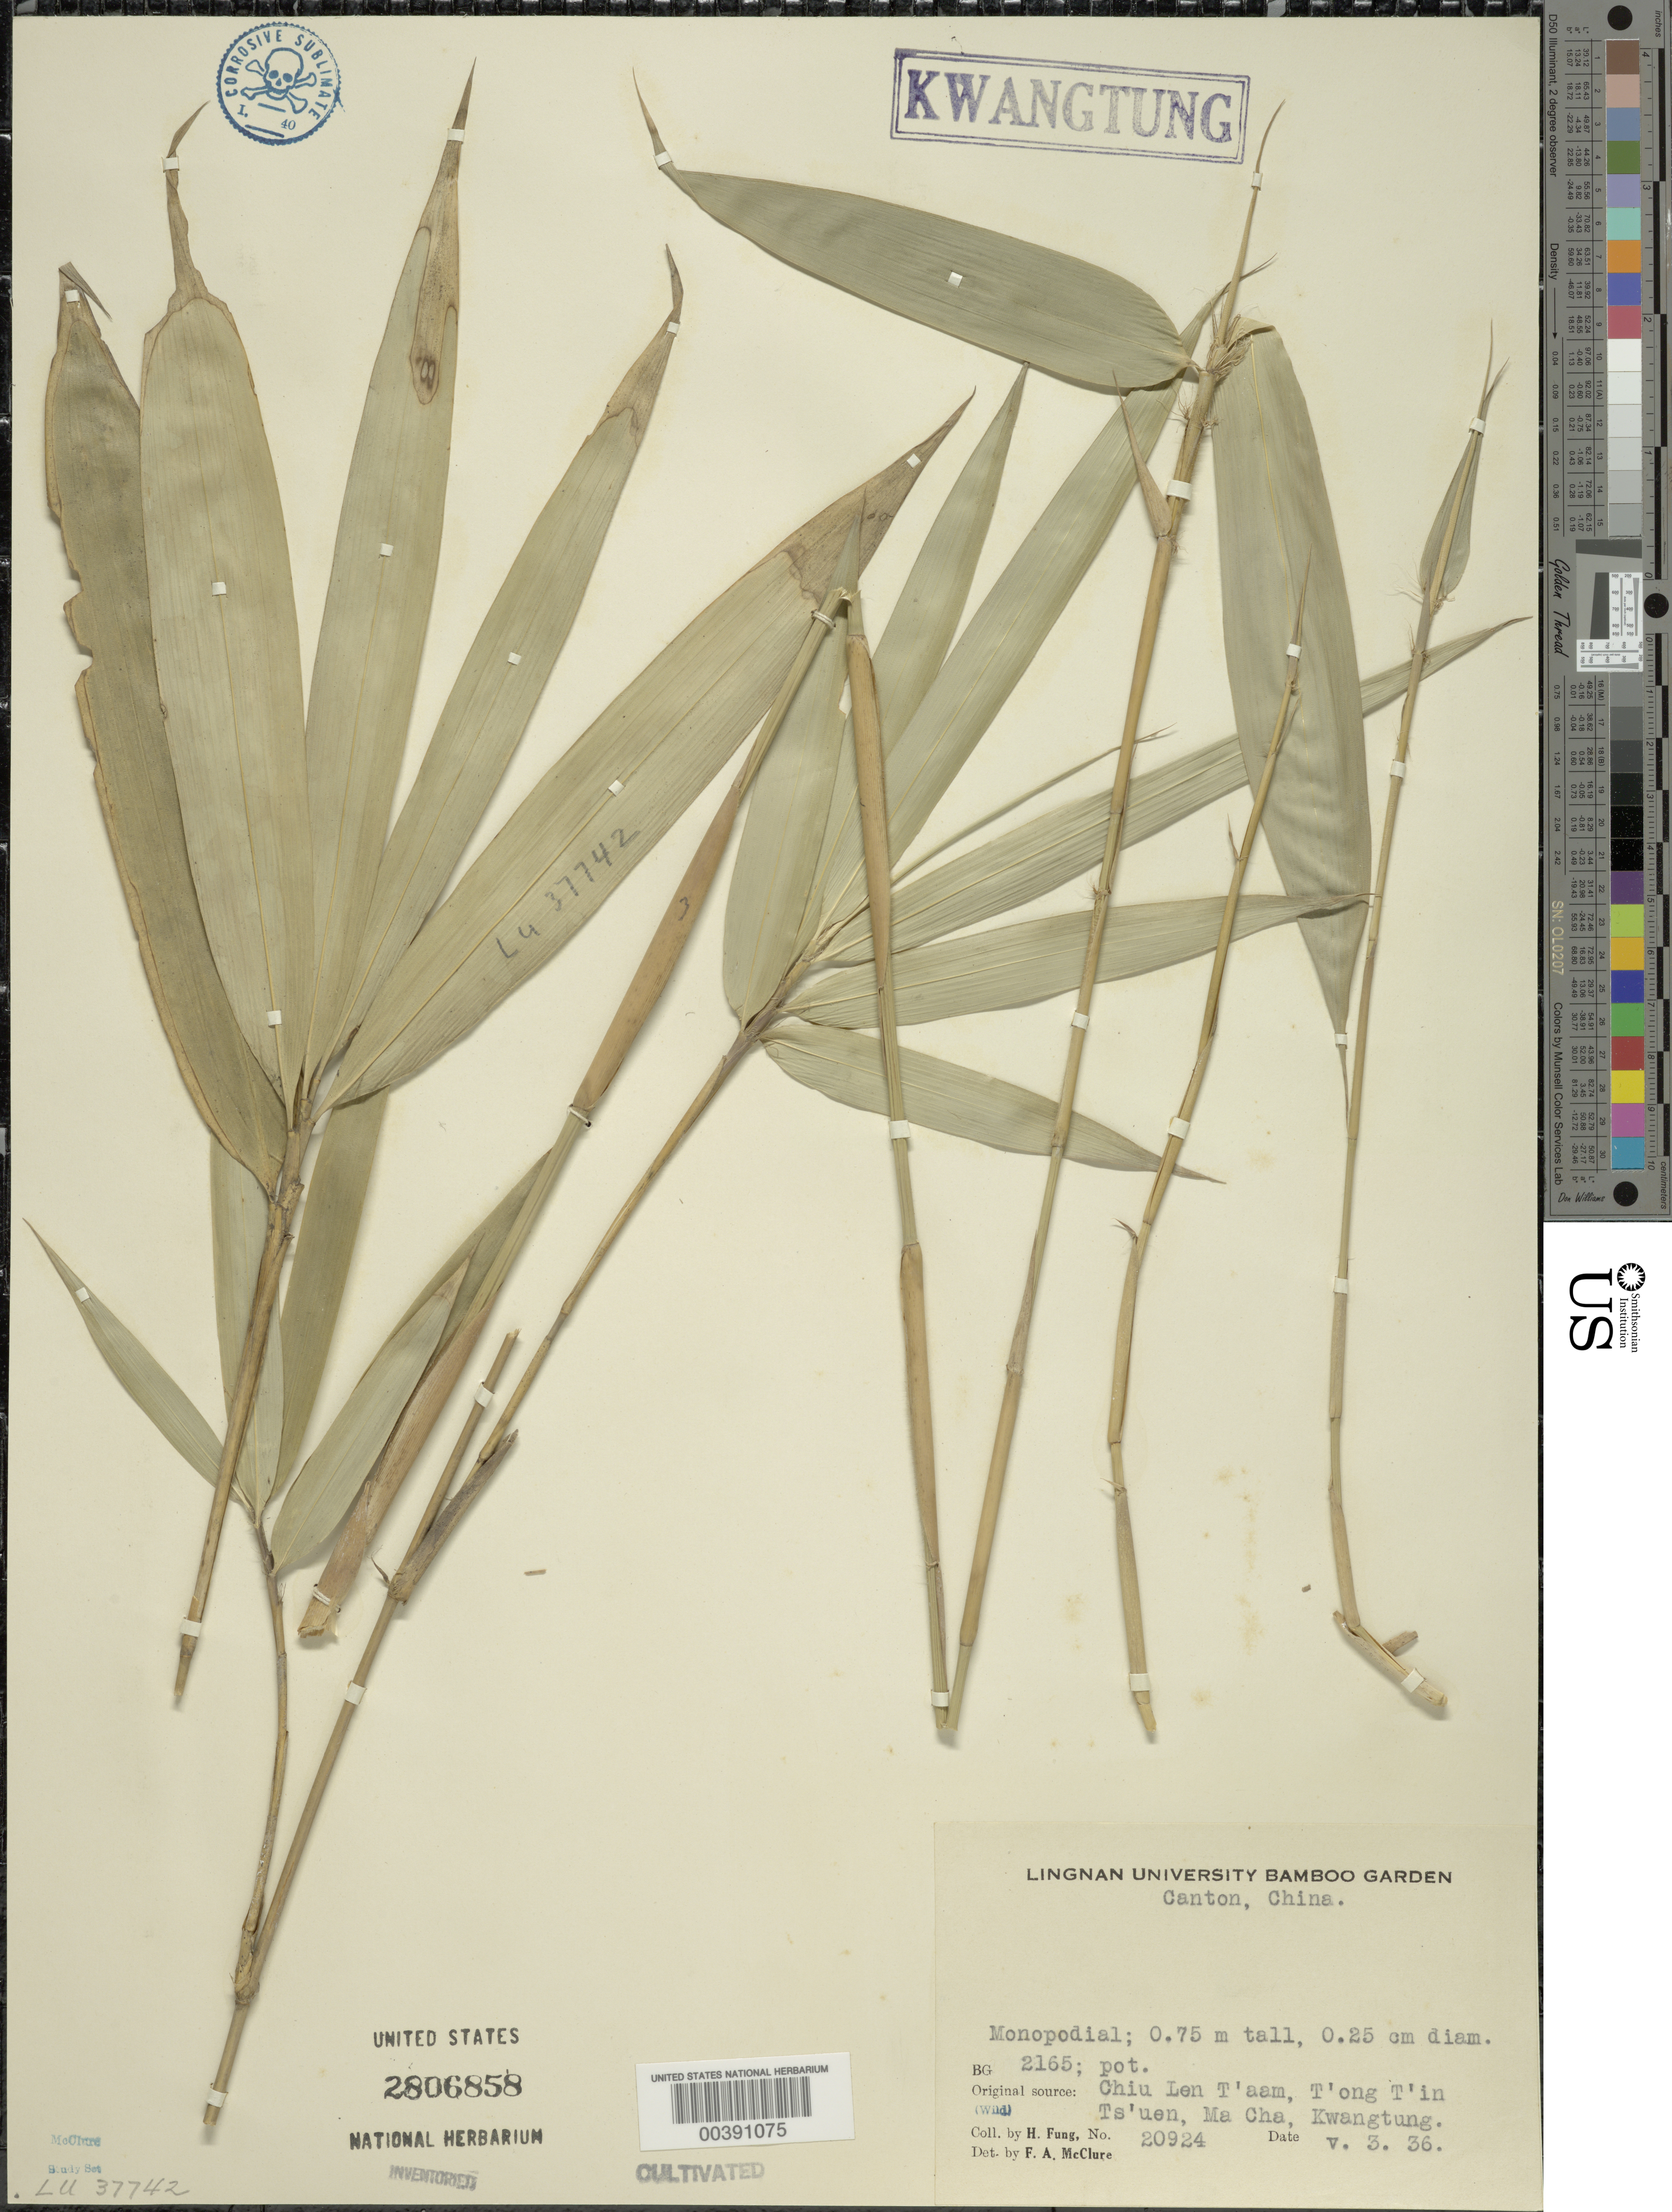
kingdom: Plantae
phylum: Tracheophyta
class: Liliopsida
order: Poales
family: Poaceae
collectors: H. L. Fung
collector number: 20924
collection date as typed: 03 May 1936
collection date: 1936-05-03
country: China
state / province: Guangdong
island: Honam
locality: Lingnan Univ. Bamboo Garden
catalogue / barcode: US 2806858